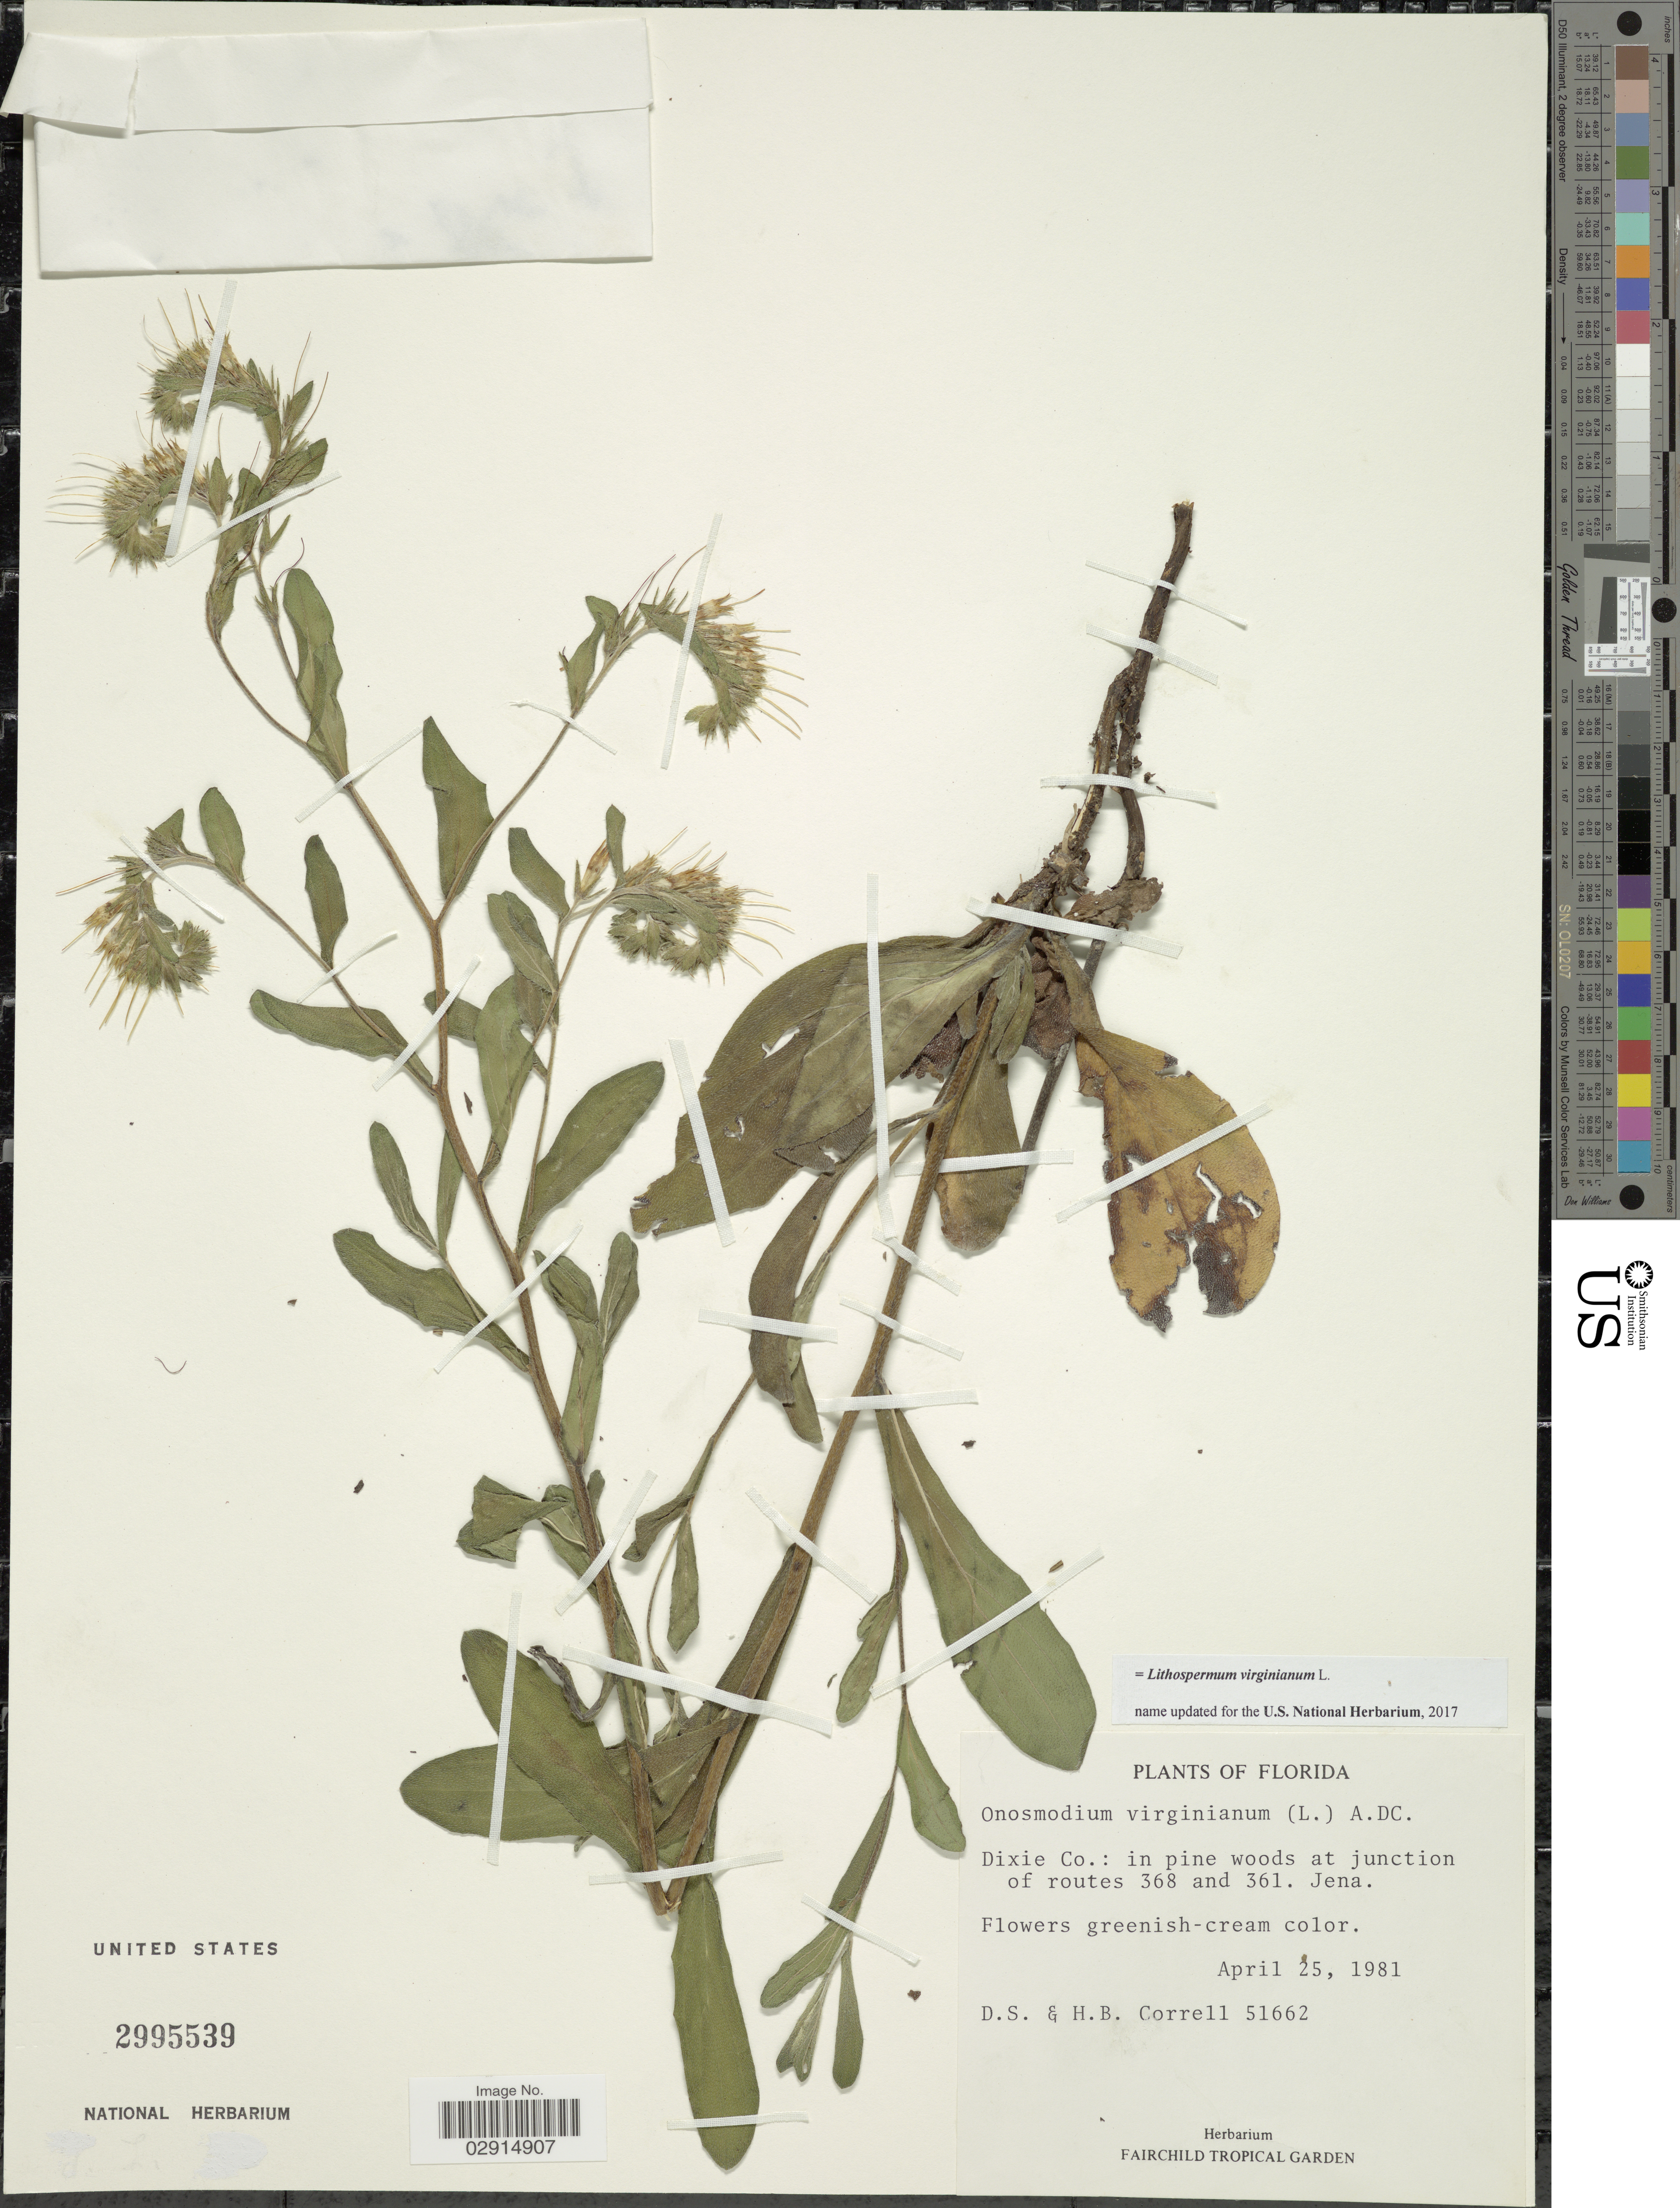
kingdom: Plantae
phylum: Tracheophyta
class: Magnoliopsida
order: Boraginales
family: Boraginaceae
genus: Lithospermum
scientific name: Lithospermum virginianum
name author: L.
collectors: D. S. Correll & H. Correll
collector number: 51662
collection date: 1981-04-25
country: United States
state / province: Florida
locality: Dixie Co.: in pine woods at junction of routes 368 and 361. Jena. Florida.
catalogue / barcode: US 2995539